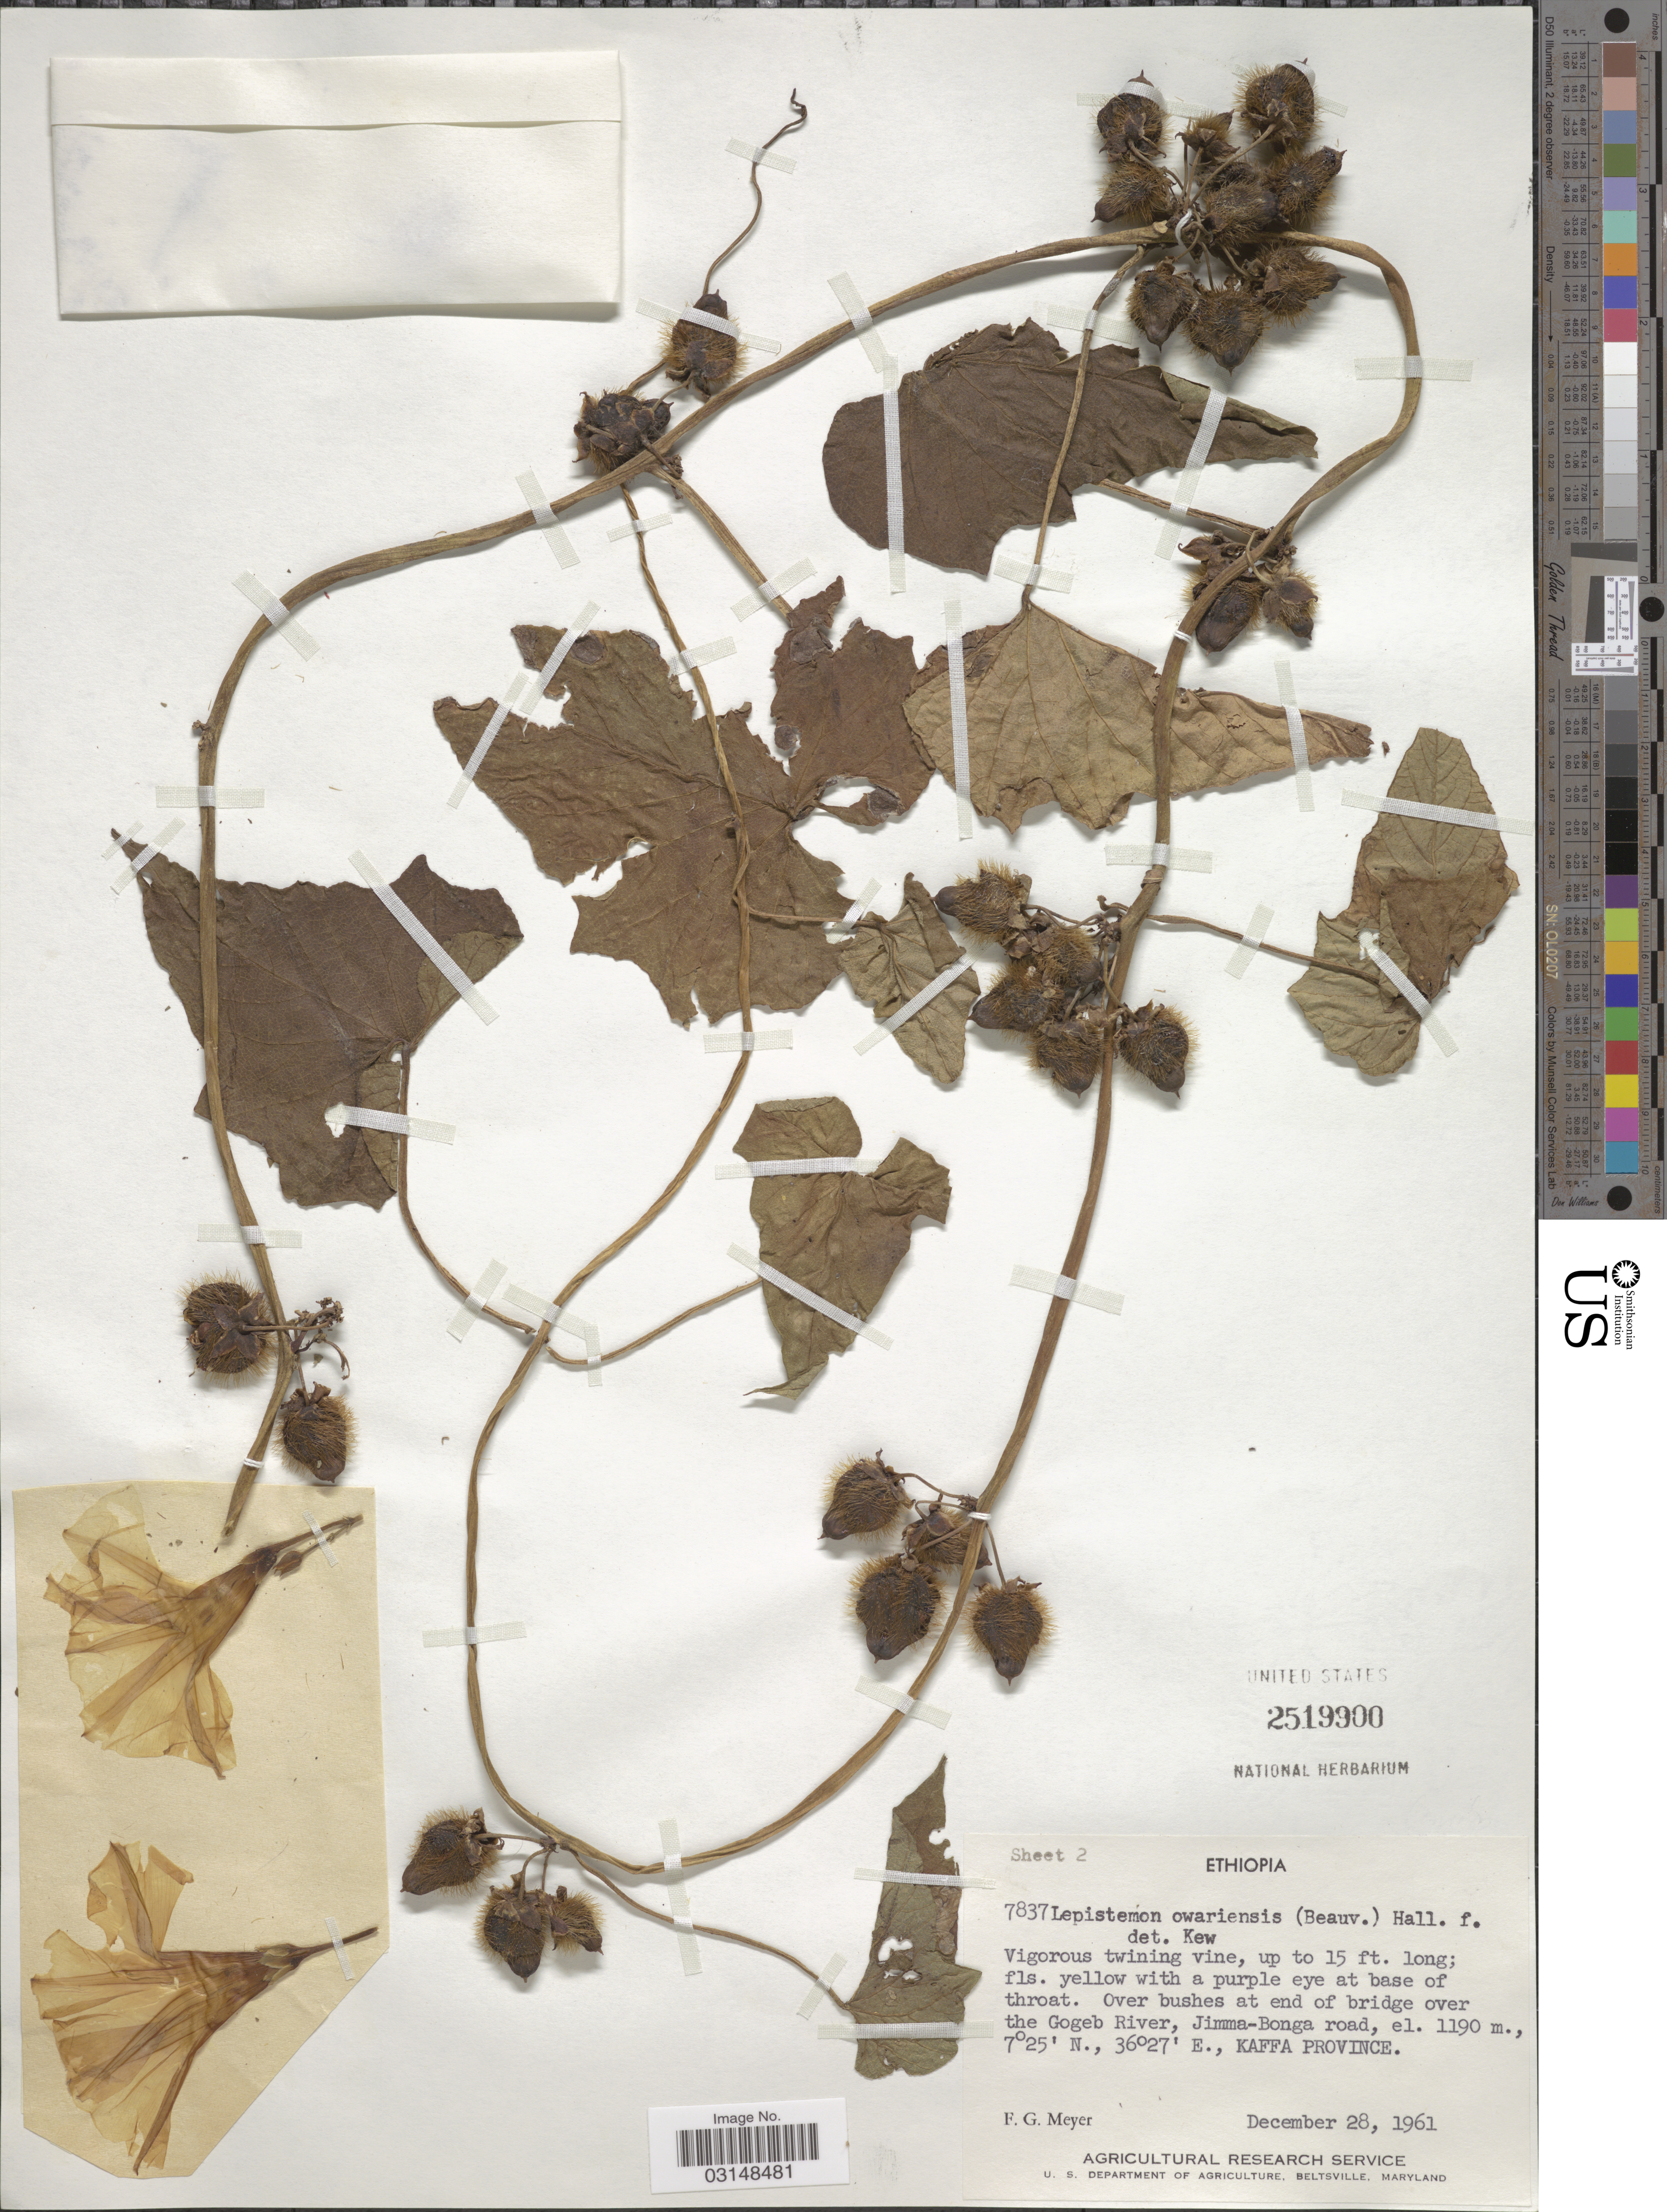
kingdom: Plantae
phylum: Tracheophyta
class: Magnoliopsida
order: Solanales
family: Convolvulaceae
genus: Lepistemon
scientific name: Lepistemon owariensis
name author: (P. Beauv.) Hallier f.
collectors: F. G. Meyer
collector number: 7837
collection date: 1961-12-28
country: Ethiopia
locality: Over bushes at end of bridge over the Gogeb River, Jimma-Bonga road, Kaffa Province.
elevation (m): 1190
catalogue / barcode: US 2519900